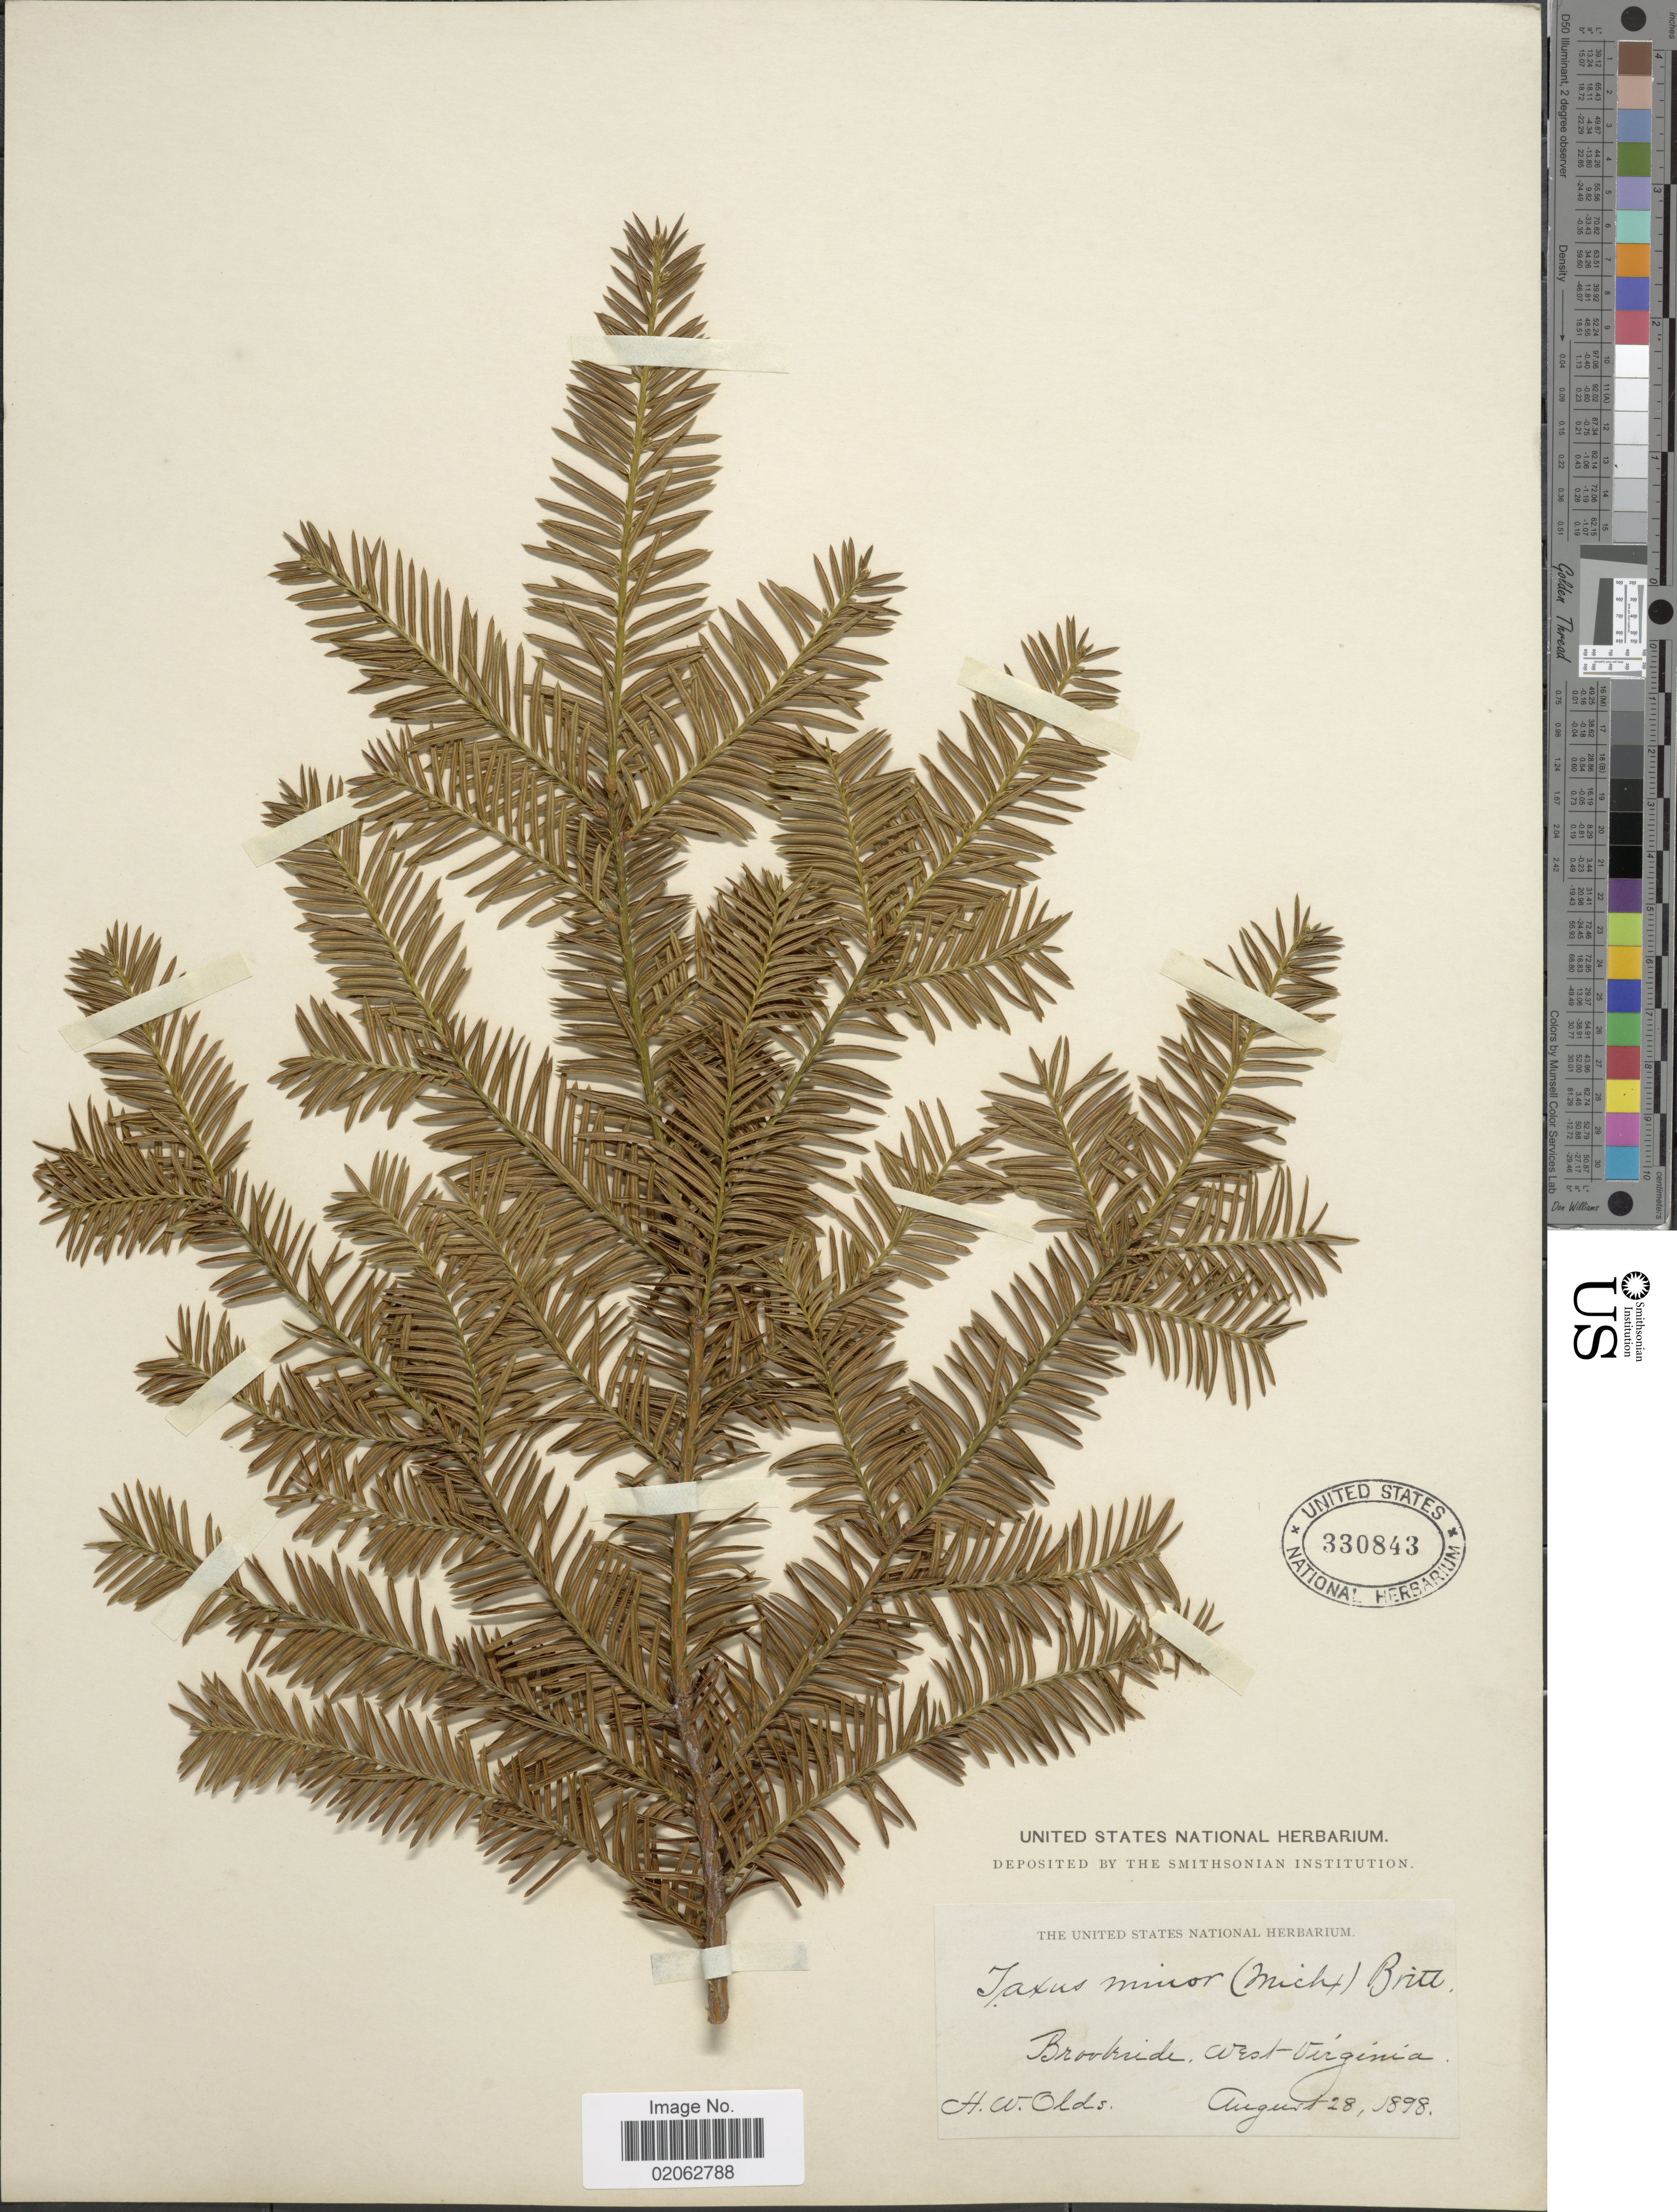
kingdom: Plantae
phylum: Tracheophyta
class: Pinopsida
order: Pinales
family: Taxaceae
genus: Taxus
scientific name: Taxus canadensis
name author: Marshall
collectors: H. W. Olds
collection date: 1898-08-28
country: United States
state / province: West Virginia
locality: Brookside, West Virginia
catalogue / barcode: US 330843